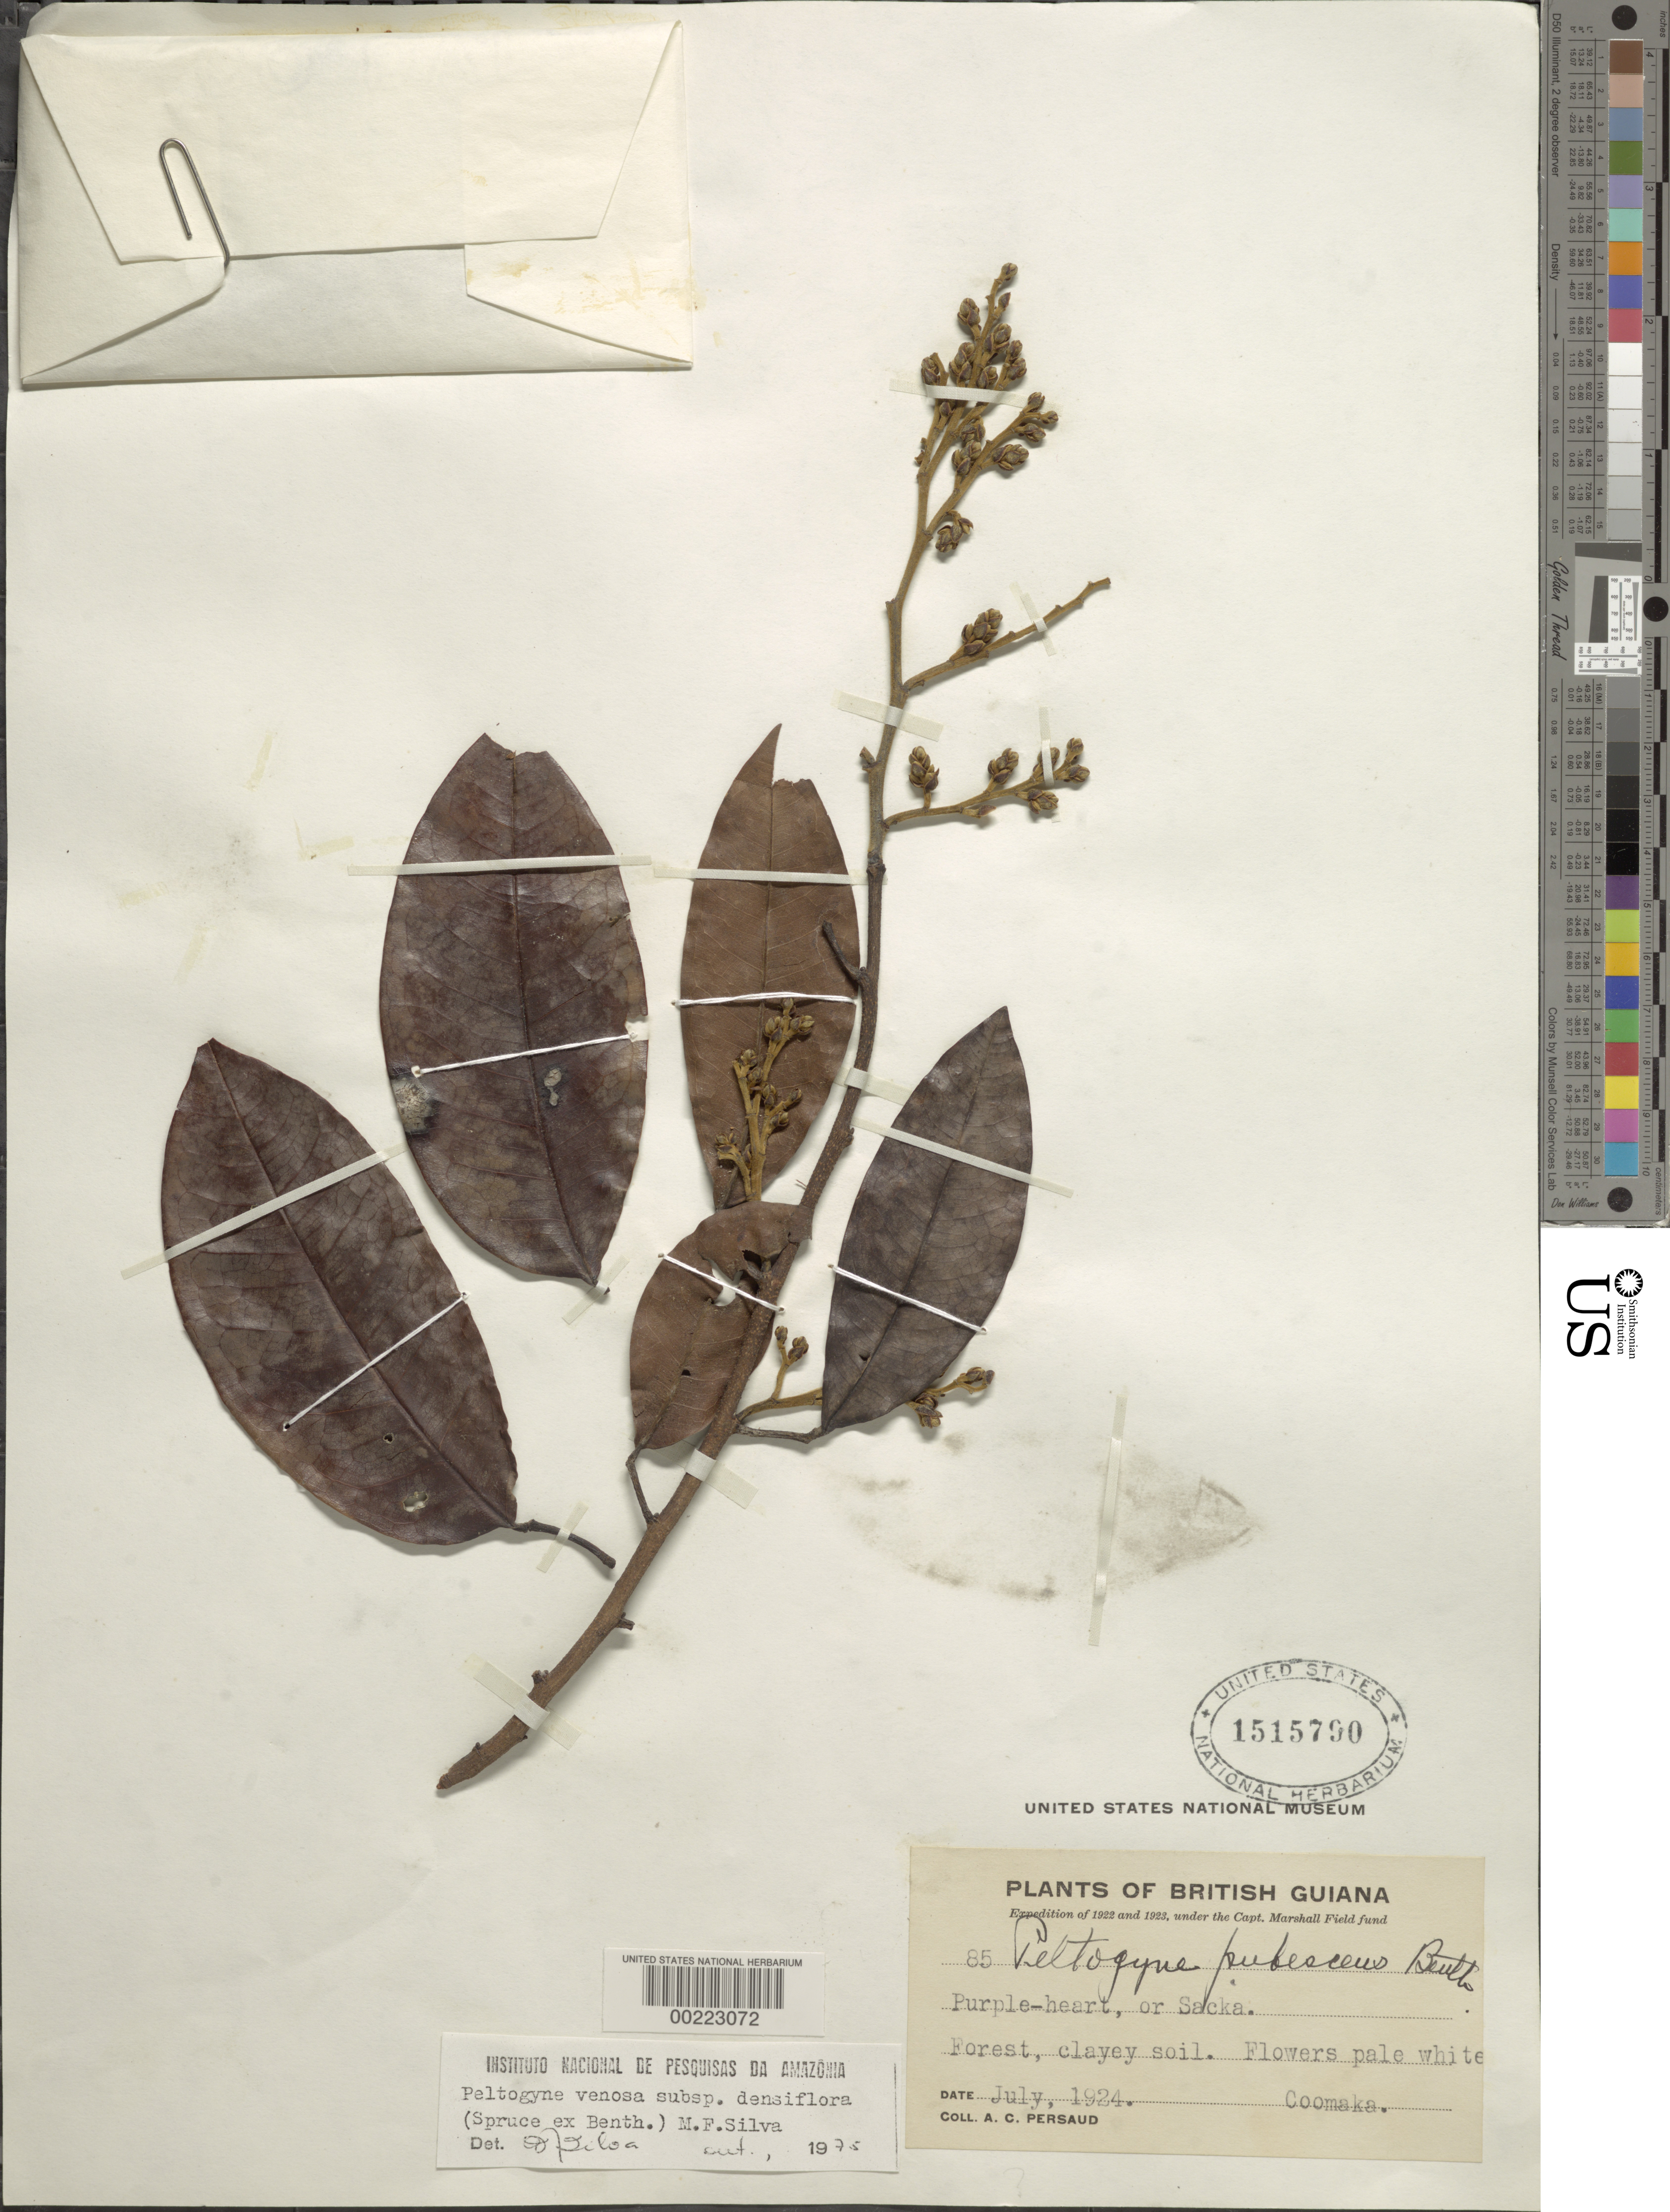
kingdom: Plantae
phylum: Tracheophyta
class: Magnoliopsida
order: Fabales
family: Fabaceae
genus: Peltogyne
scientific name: Peltogyne venosa subsp. densiflora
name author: (Spruce ex Benth.) M.F. Silva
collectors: A. Persaud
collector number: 85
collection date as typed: Jul 1924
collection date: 1924-07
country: Guyana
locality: Coomaka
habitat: Forest, clayey soil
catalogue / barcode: US 1515790